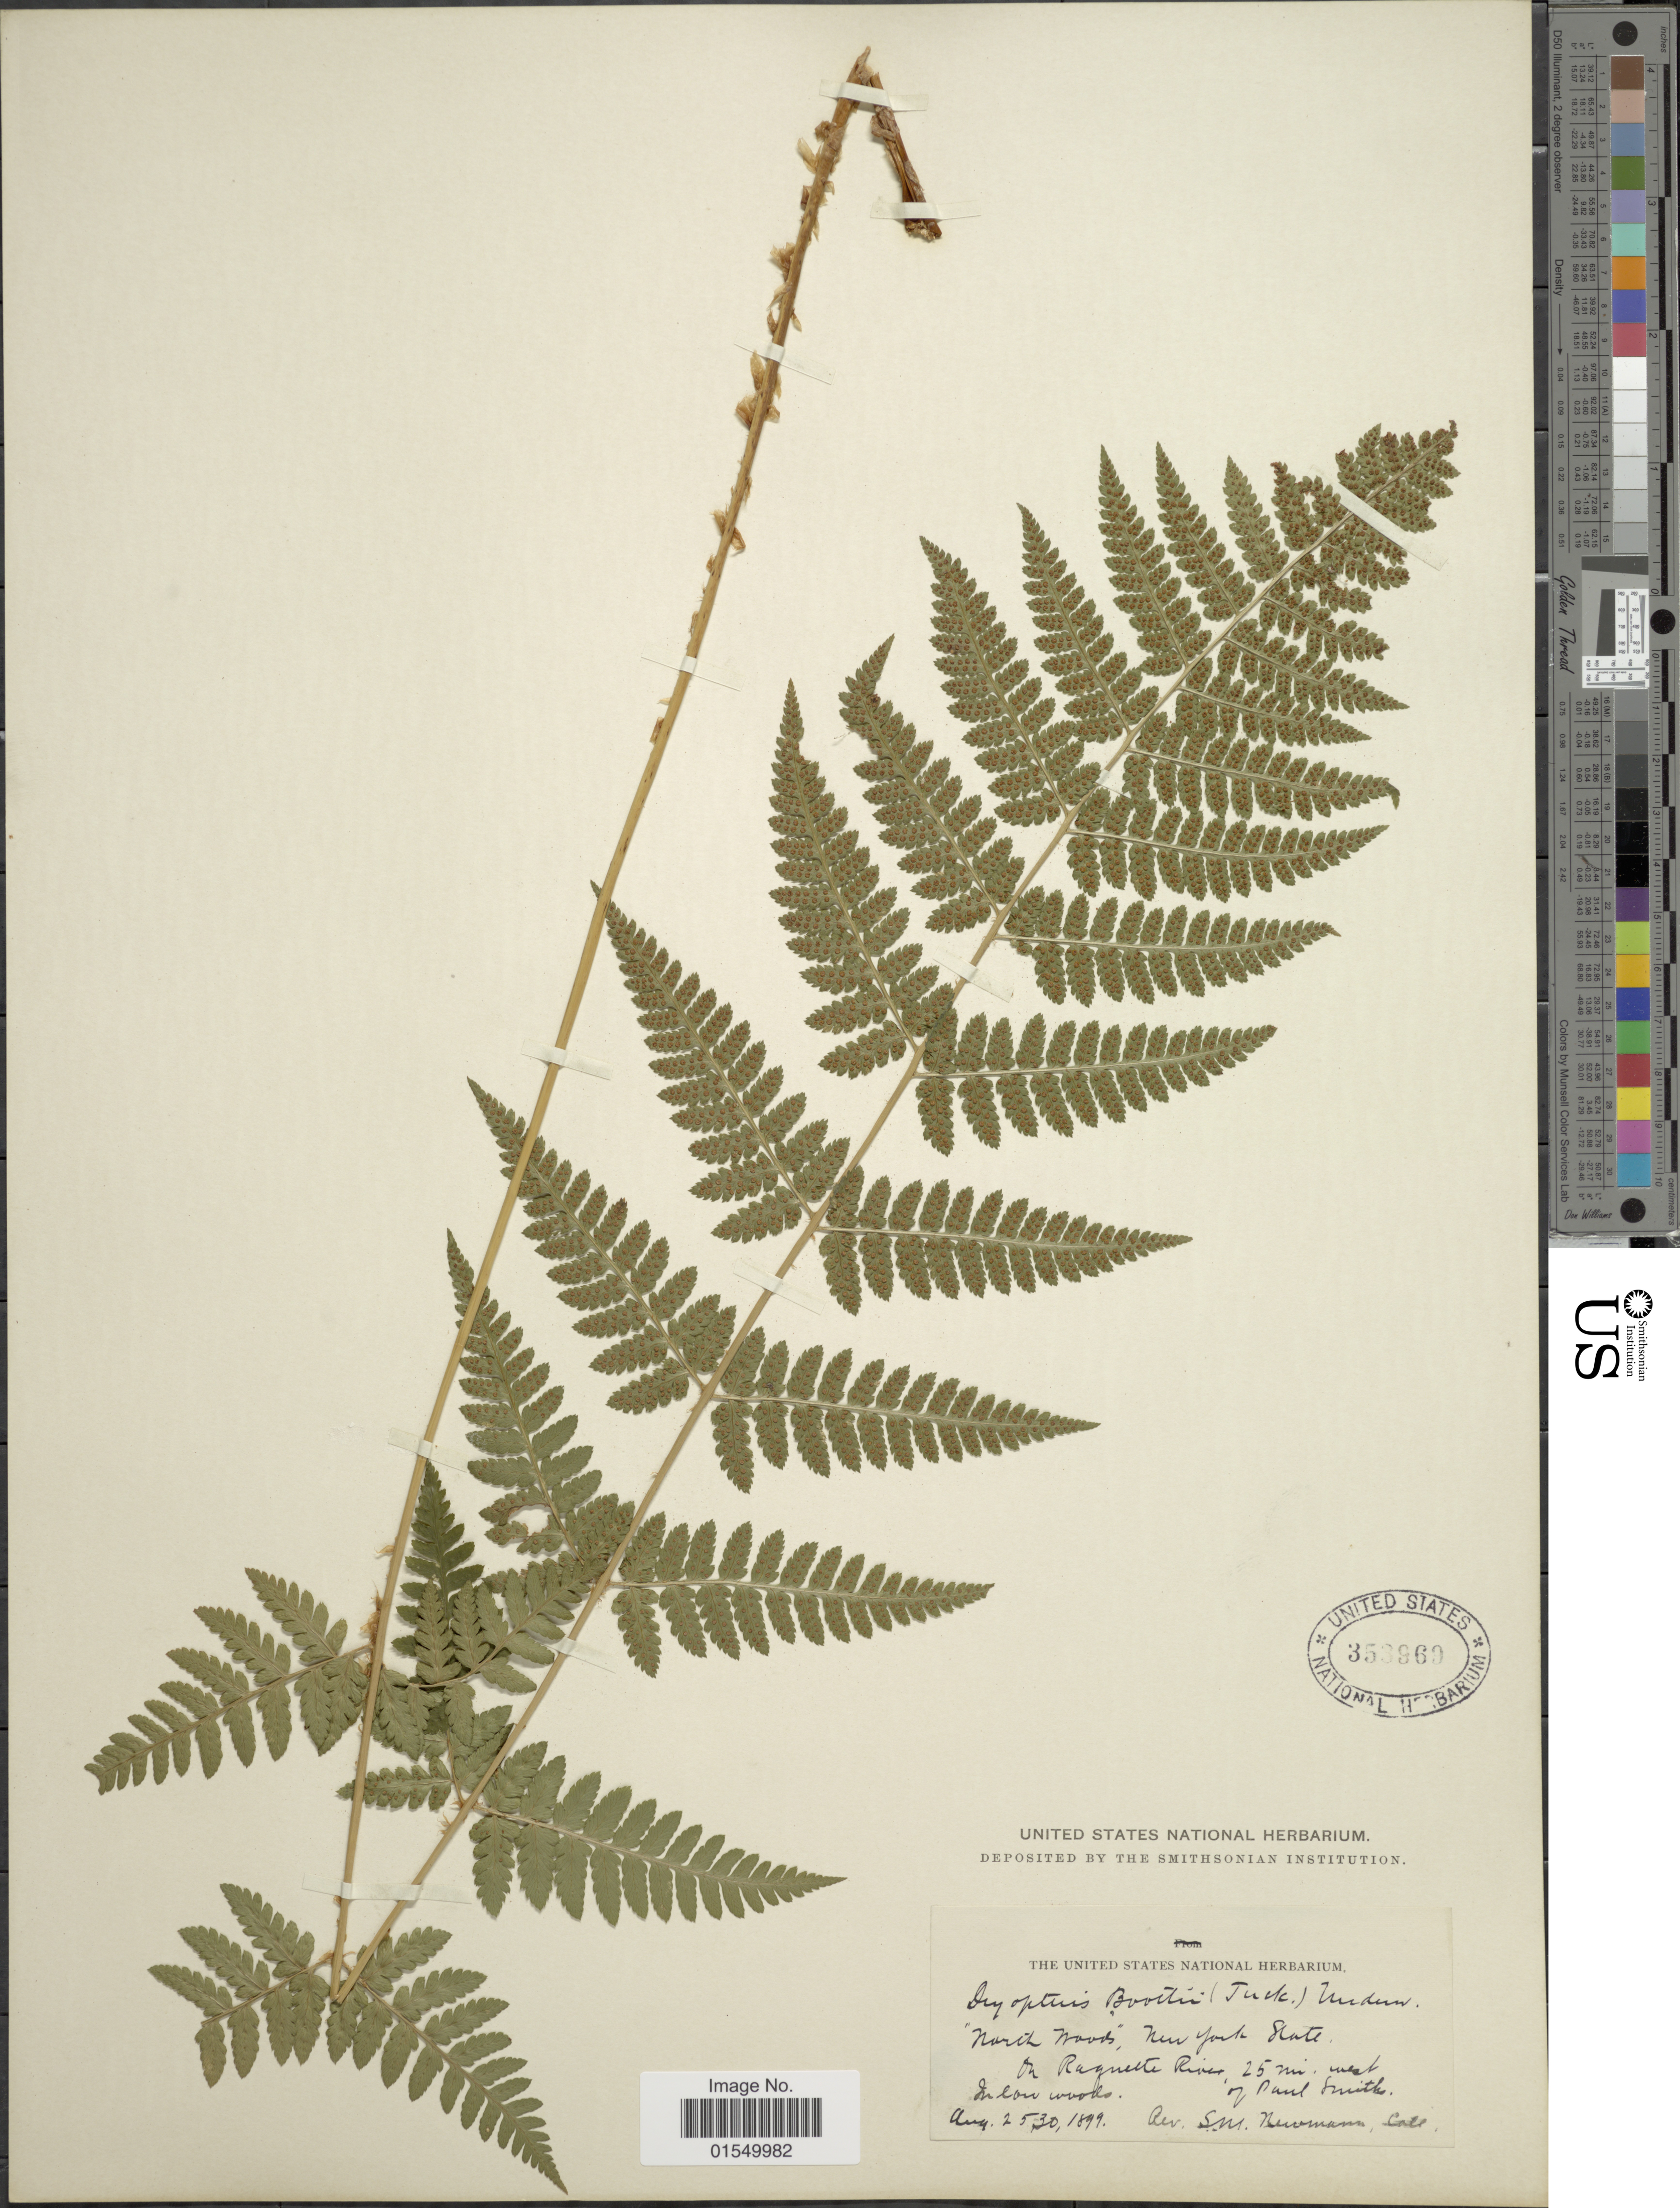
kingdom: Plantae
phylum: Tracheophyta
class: Polypodiopsida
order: Polypodiales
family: Dryopteridaceae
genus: Dryopteris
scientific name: Dryopteris x boottii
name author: Underw.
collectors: S. Newman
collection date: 1899-08-25/1899-08-30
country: United States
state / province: New York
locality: North Woods, New York State, on Raquette River, 25 mi. west of Paul Smiths [interpreted]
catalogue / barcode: US 353969